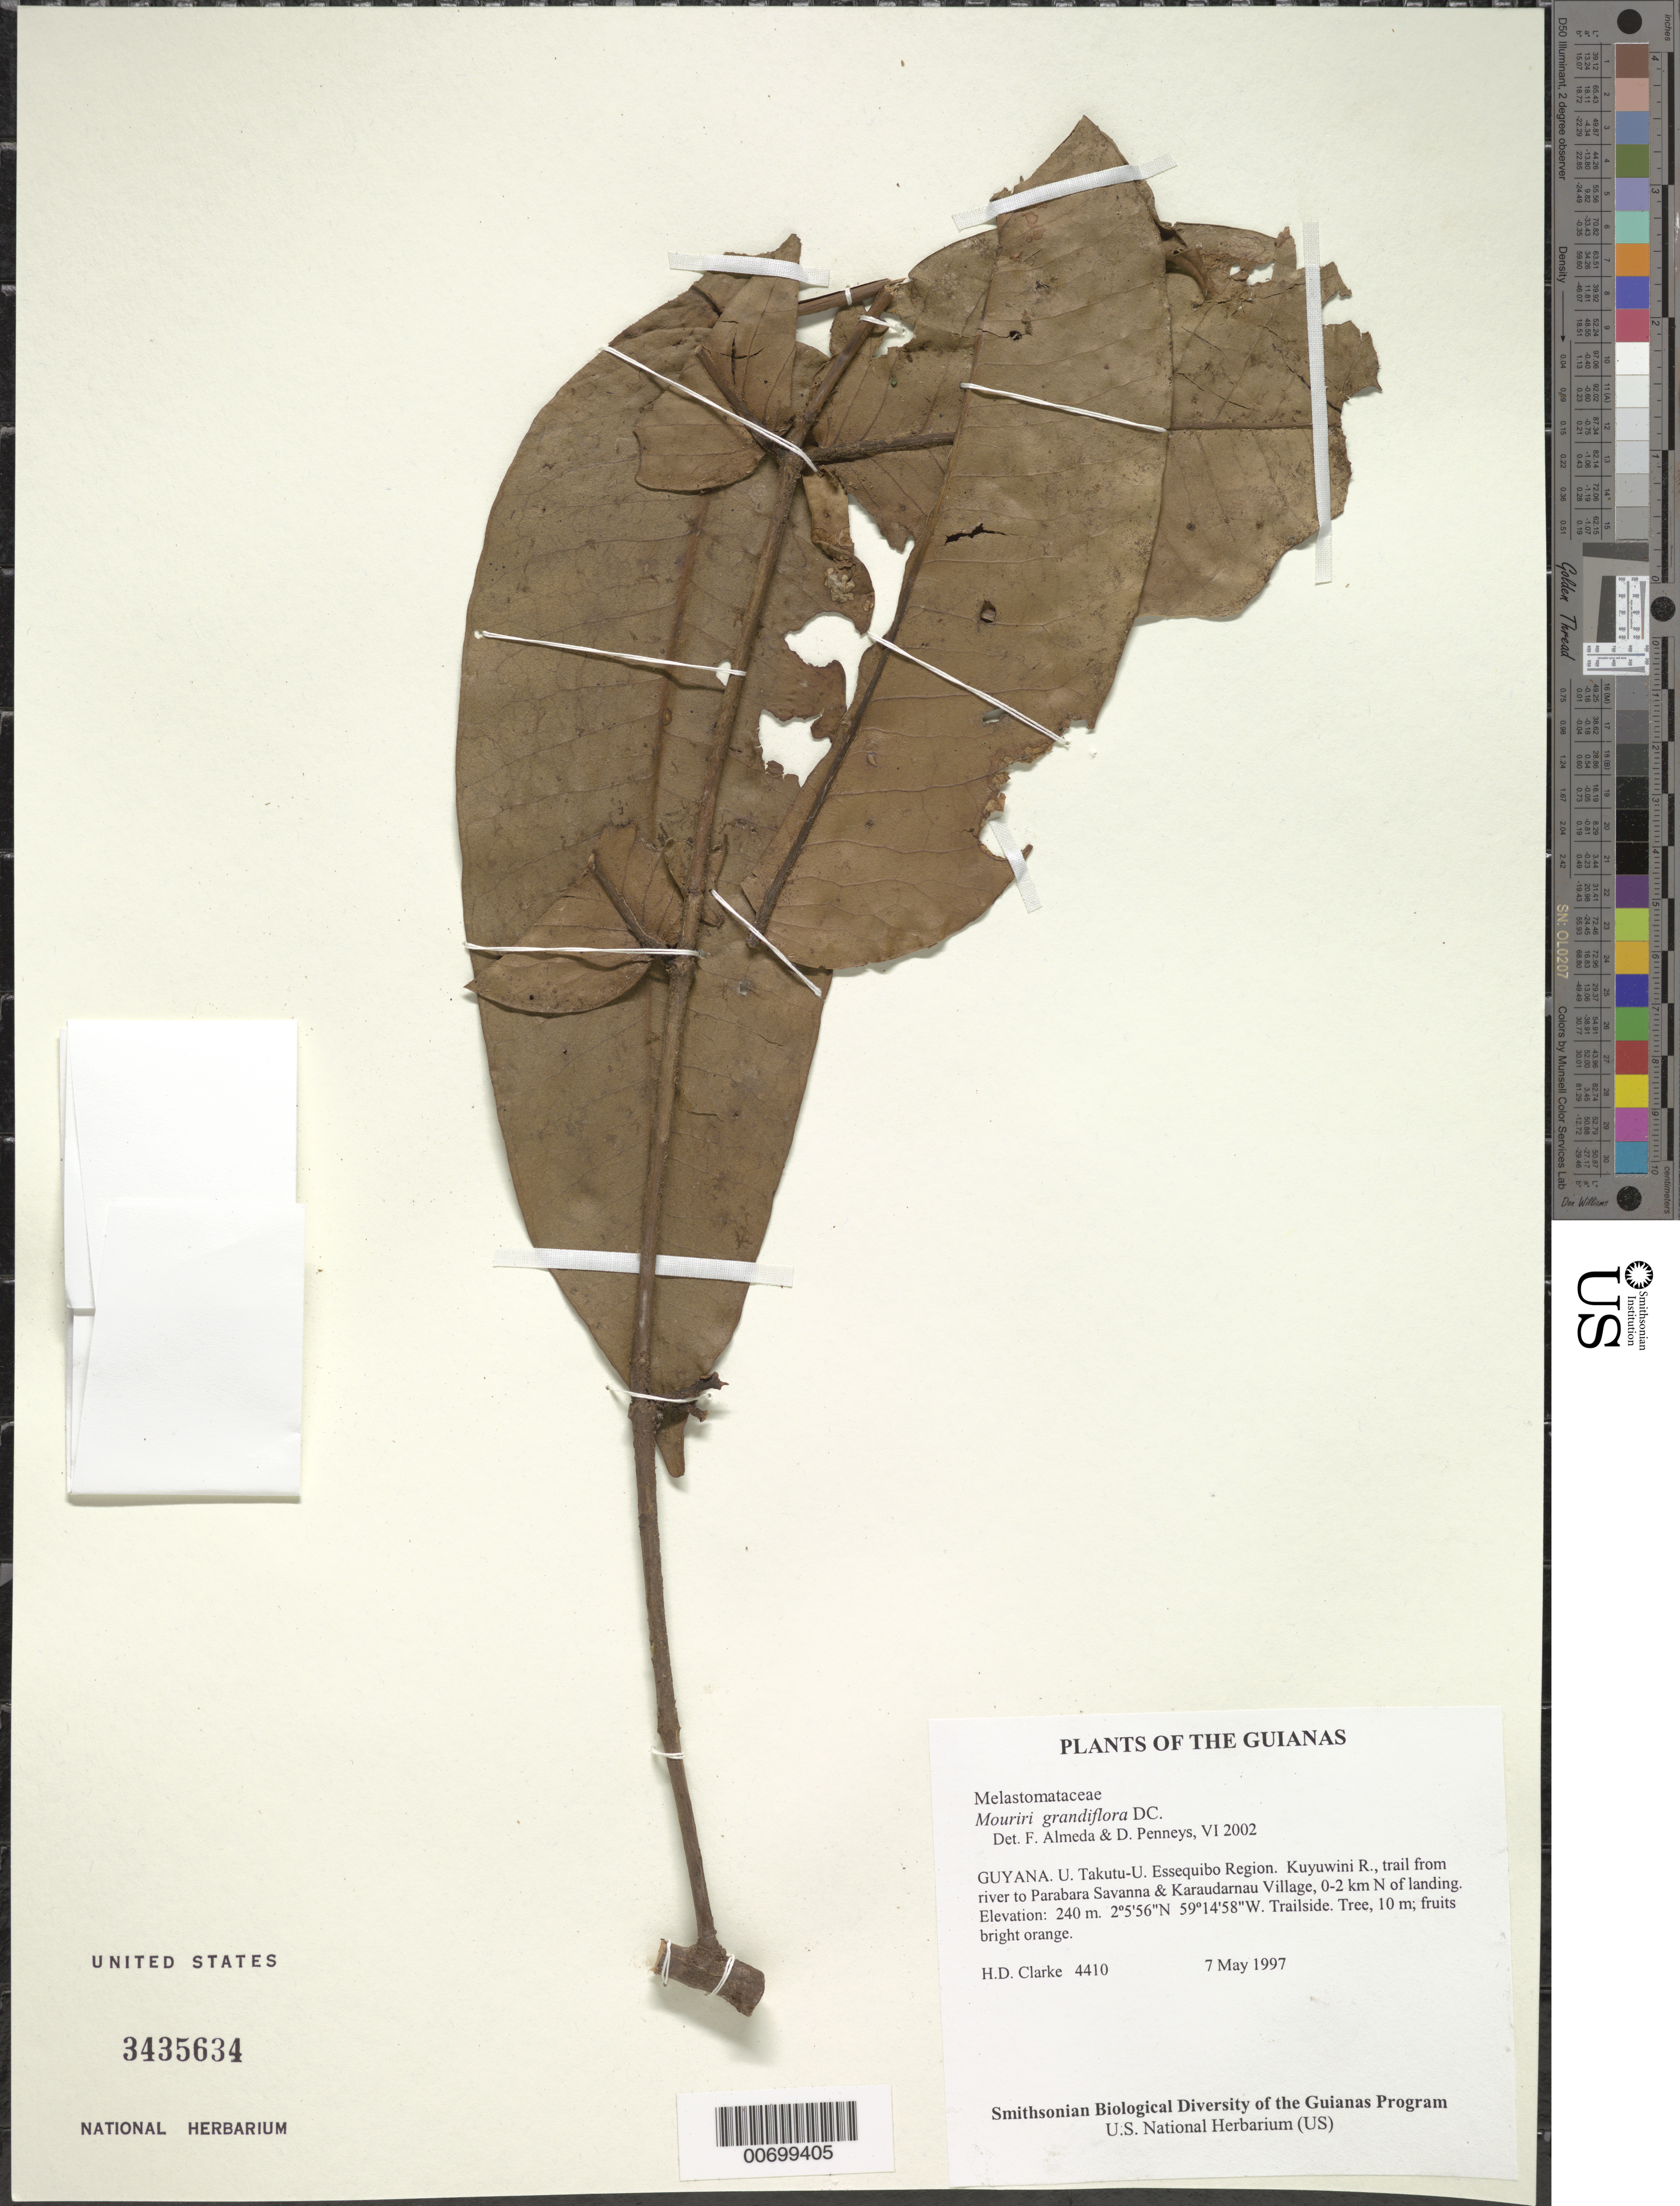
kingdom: Plantae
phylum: Tracheophyta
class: Magnoliopsida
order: Myrtales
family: Melastomataceae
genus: Mouriri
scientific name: Mouriri grandiflora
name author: DC.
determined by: Almeda, F.; Penneys, D. S.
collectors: H. D. Clarke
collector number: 4410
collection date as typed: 7 May 1997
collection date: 1997-05-07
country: Guyana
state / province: U. Takutu-U. Essequibo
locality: Kuyuwini R., trail from river to Parabara Savanna & Karaudarnau Village, 0-2 km N of landing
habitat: Trailside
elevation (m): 240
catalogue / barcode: US 3435634